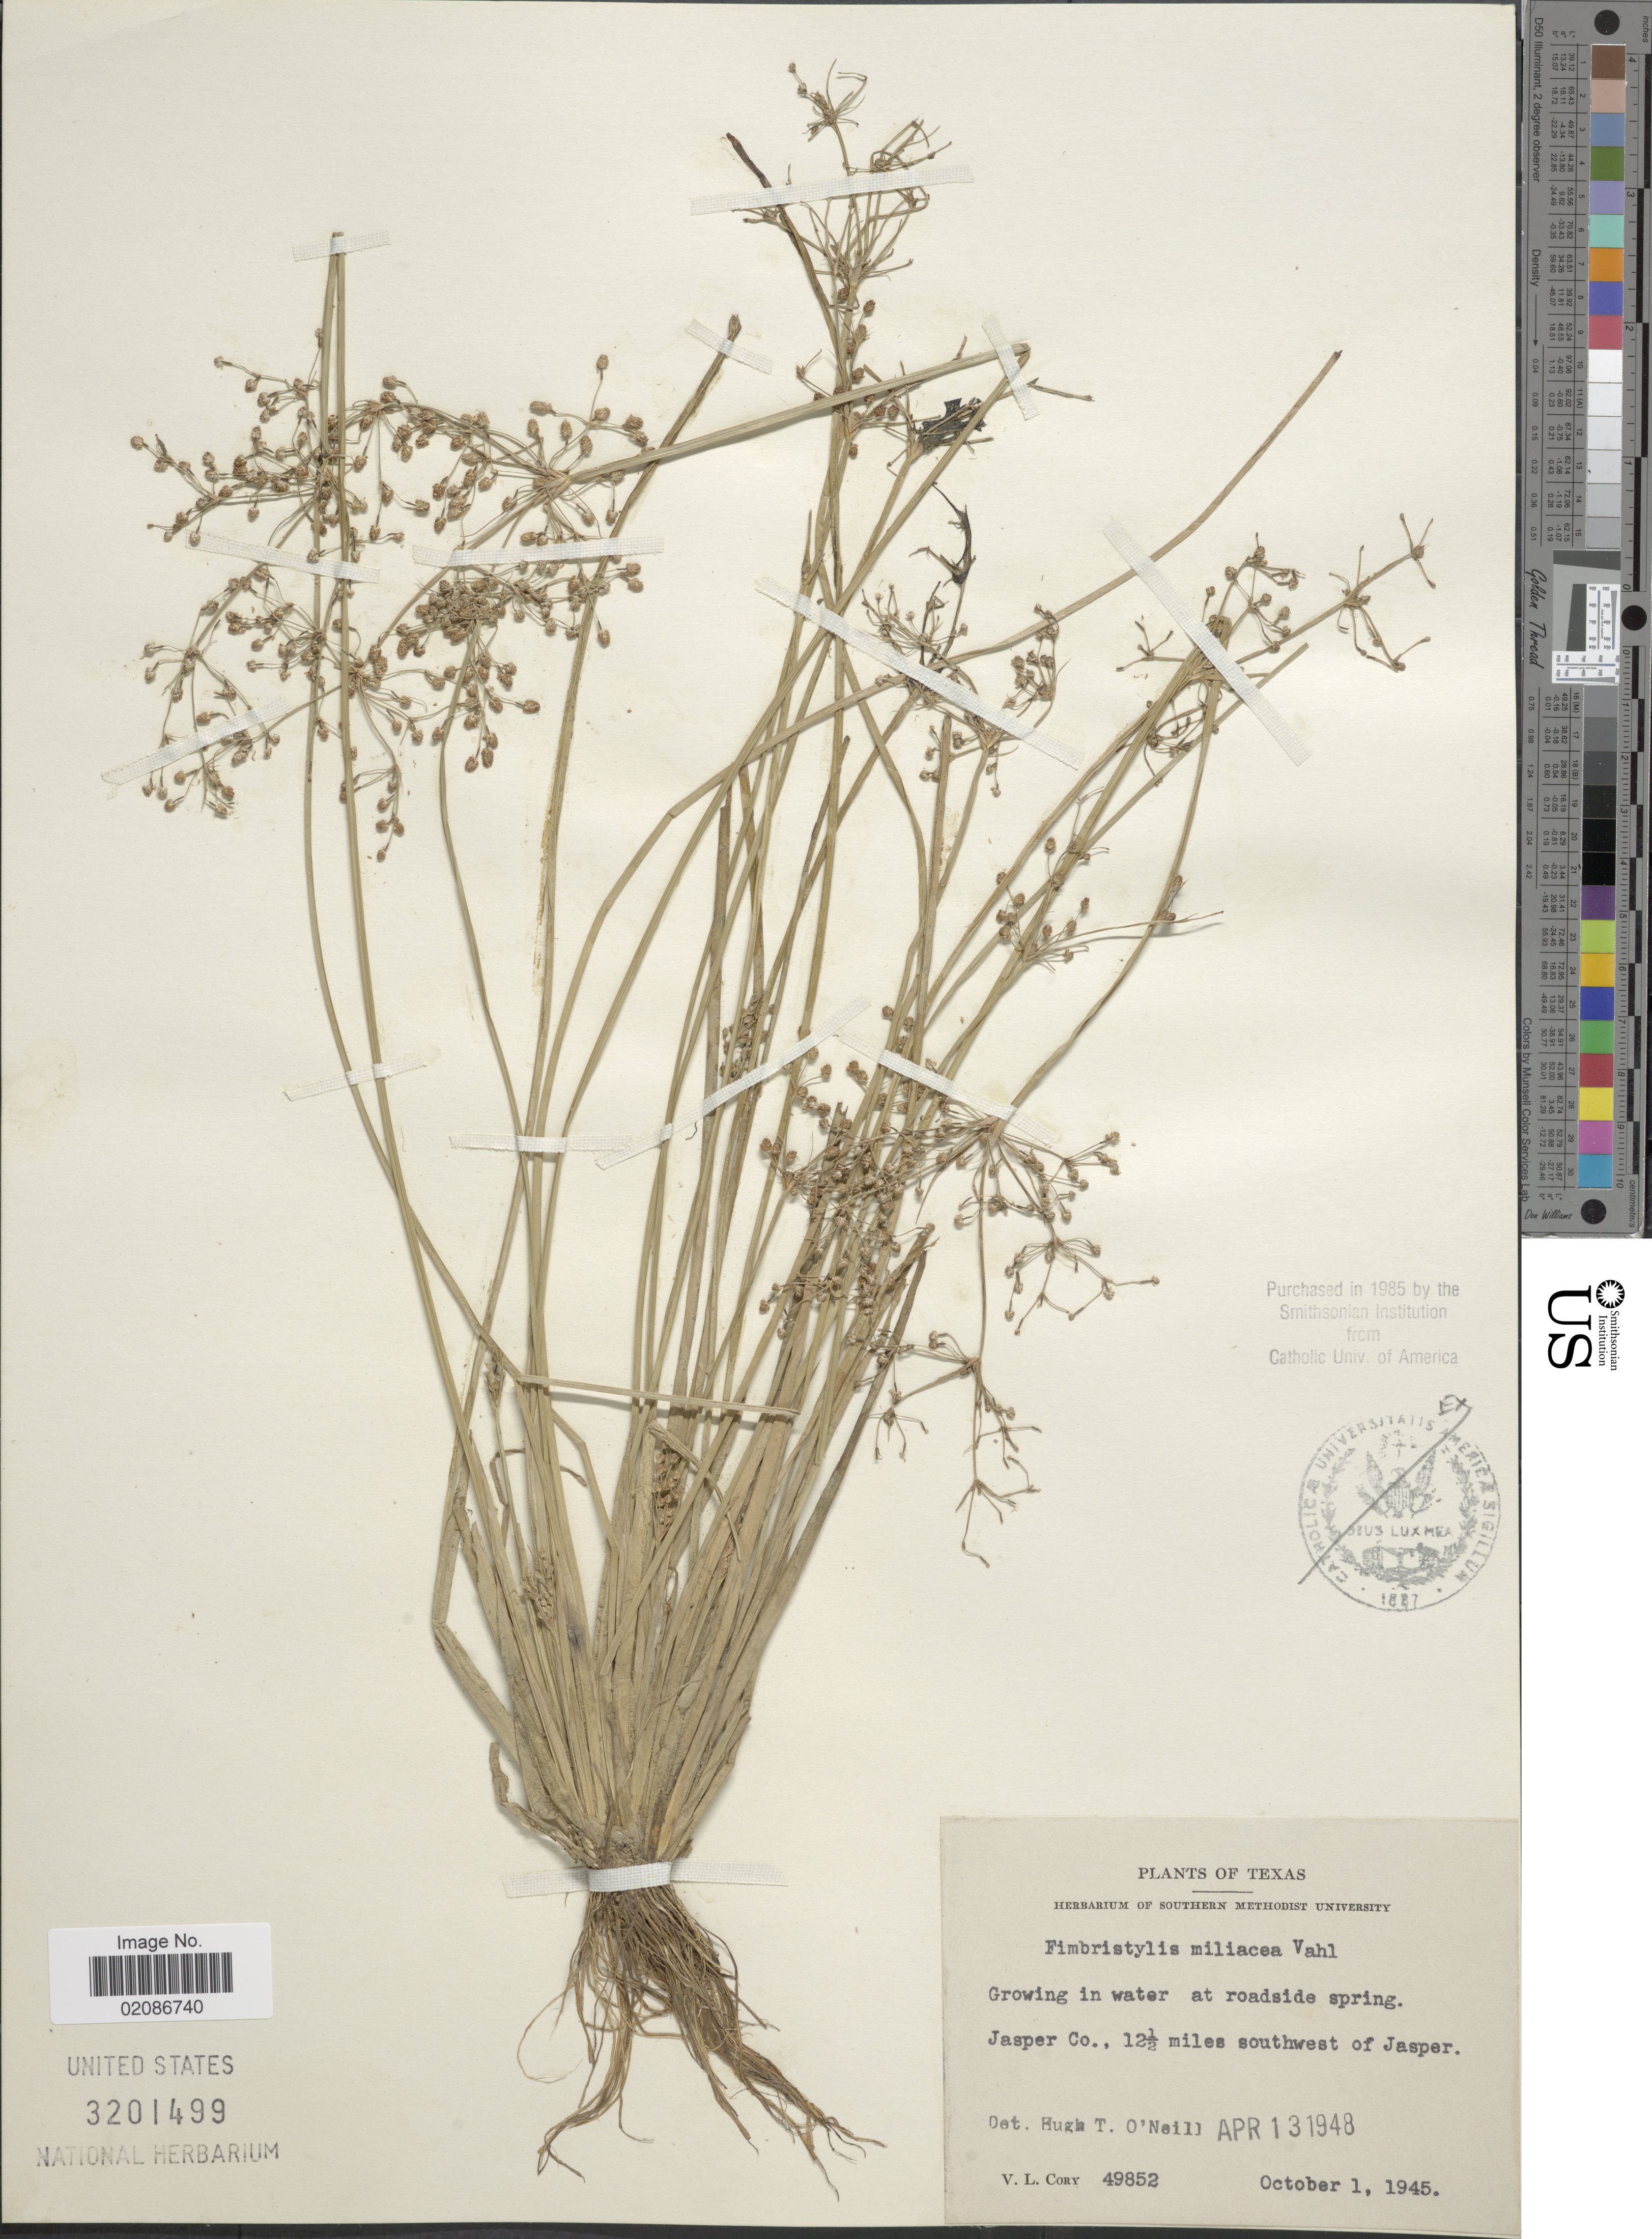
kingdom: Plantae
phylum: Tracheophyta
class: Liliopsida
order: Poales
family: Cyperaceae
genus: Fimbristylis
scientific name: Fimbristylis littoralis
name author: Gaudich.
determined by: Strong, M. T., (US), Smithsonian Institution - National Museum of Natural History (UNITED STATES)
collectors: V. Cory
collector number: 49852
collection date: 1945-10-01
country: United States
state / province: Texas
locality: Growing in water at roadside spring. Jasper Co., 12 1/2 miles southwest of Jasper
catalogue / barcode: US 3201499